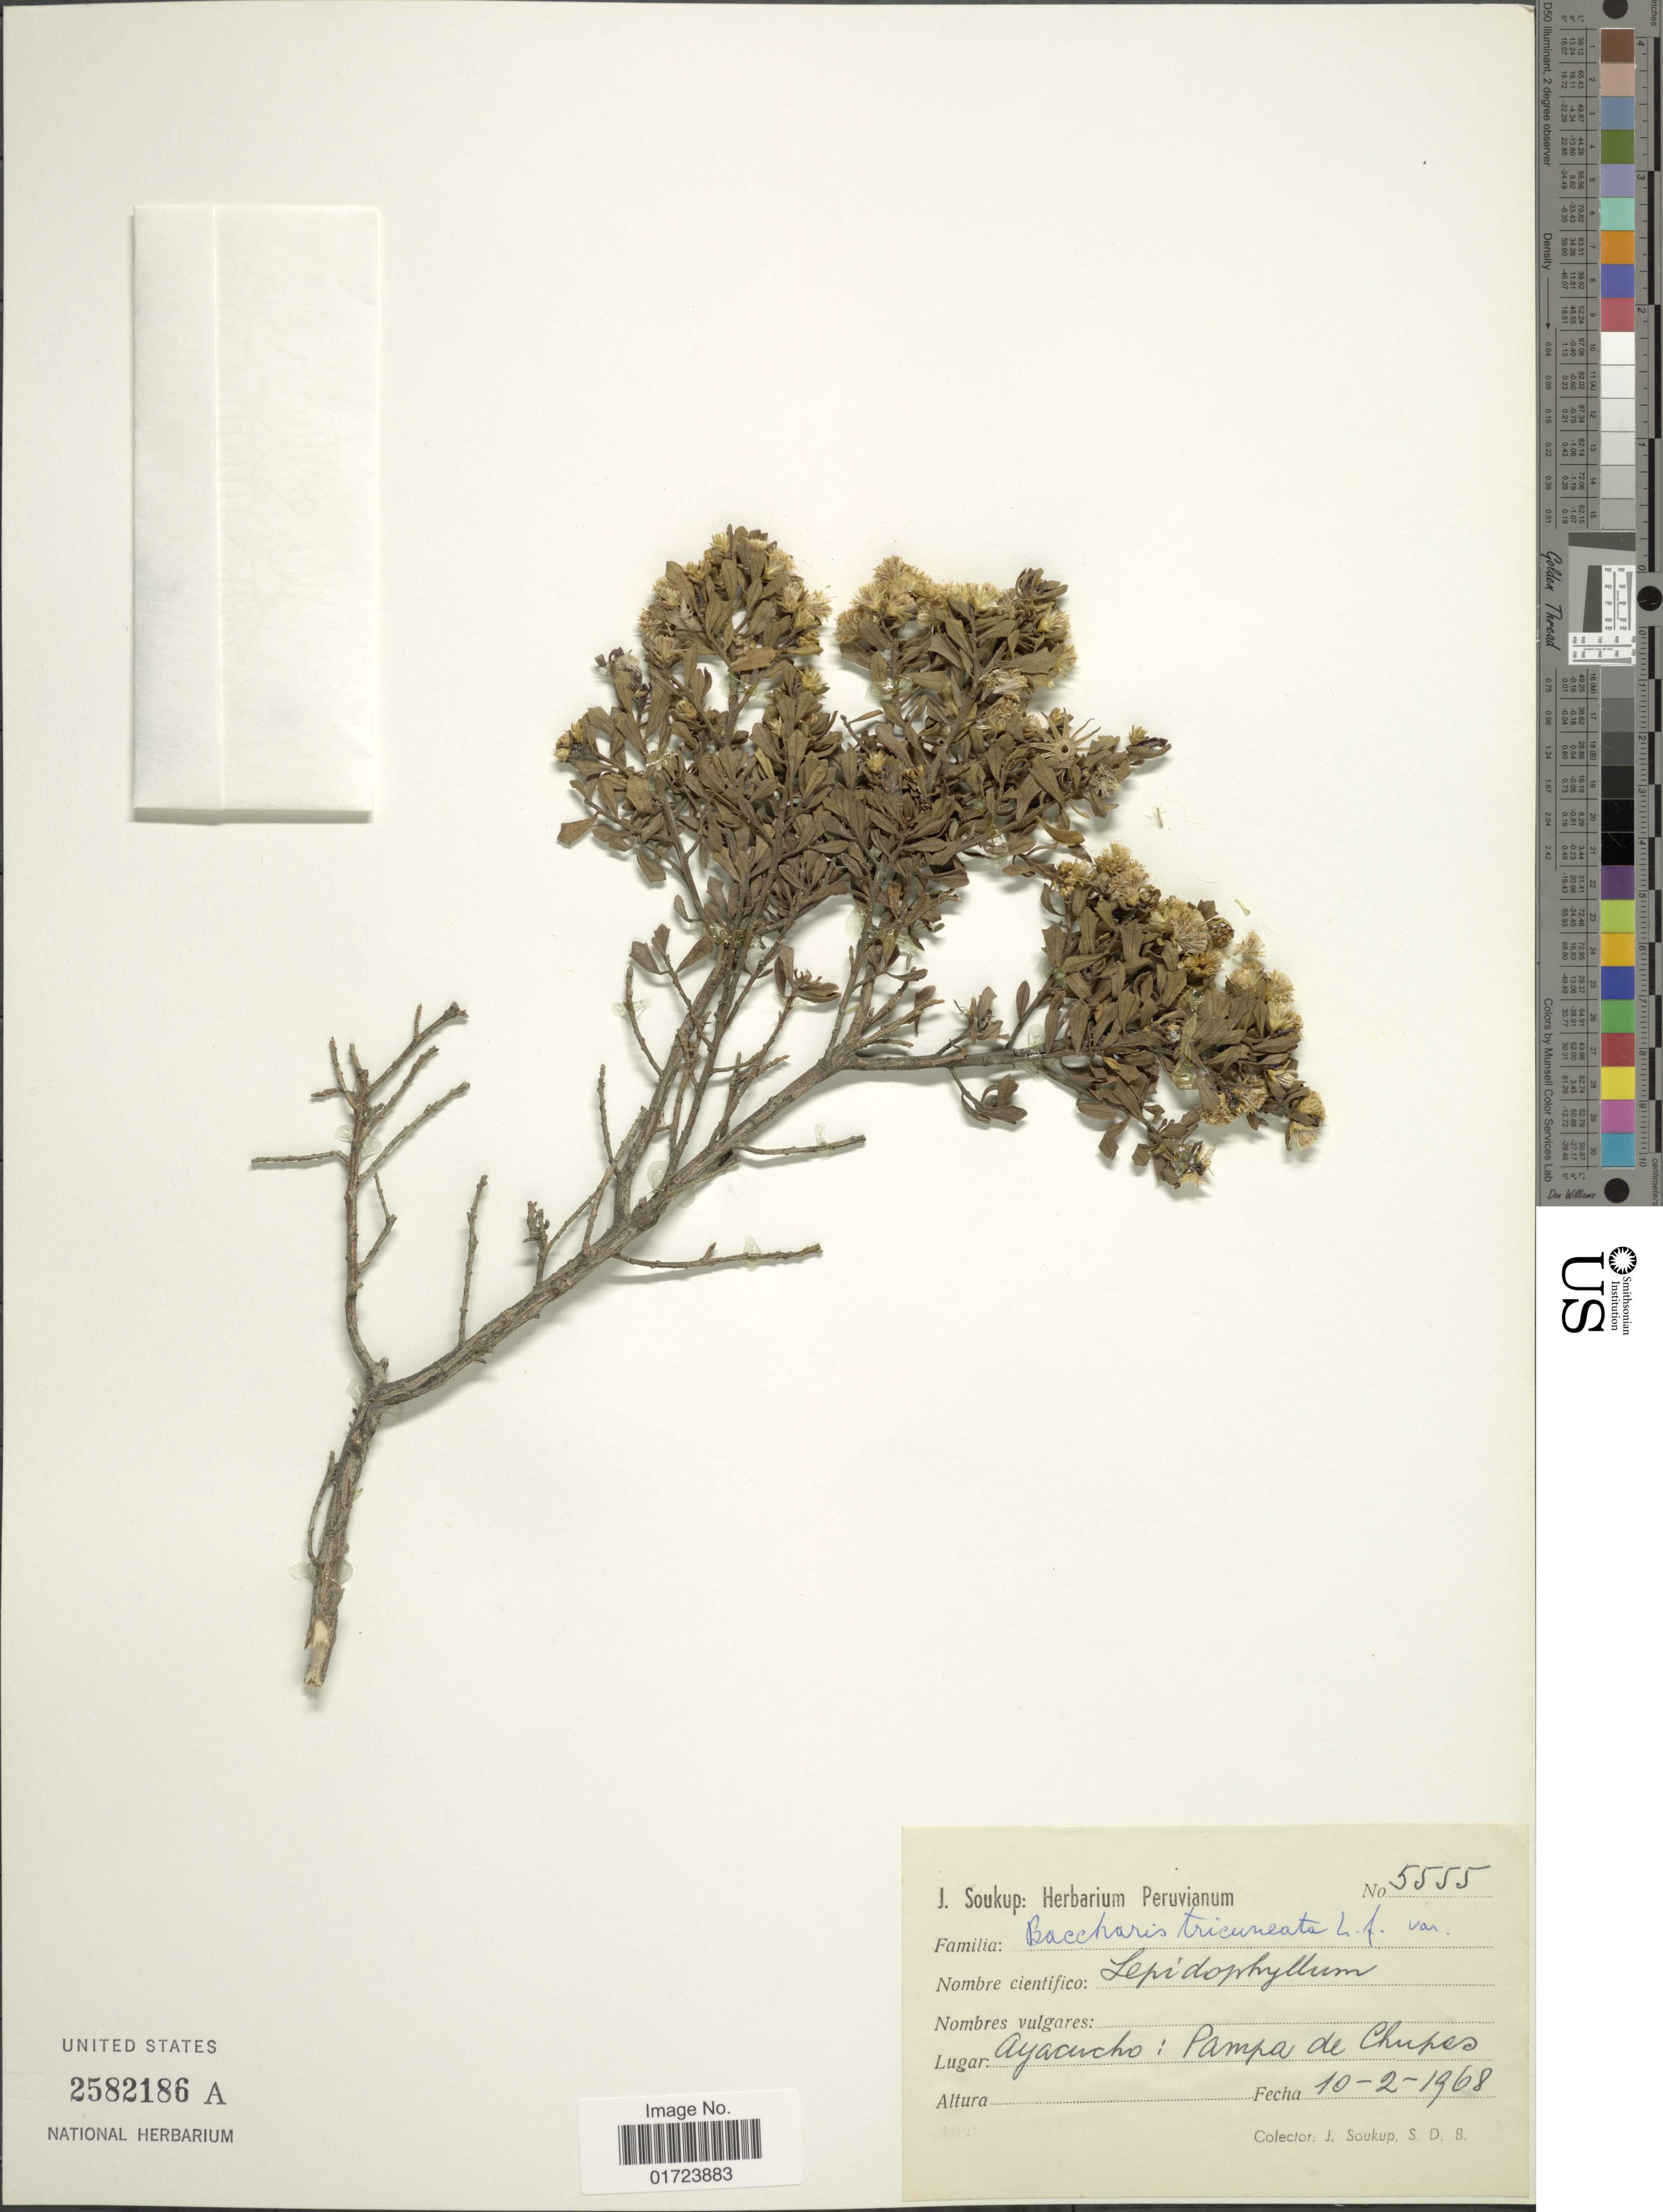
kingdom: Plantae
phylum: Tracheophyta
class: Magnoliopsida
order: Asterales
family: Asteraceae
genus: Baccharis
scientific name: Baccharis tricuneata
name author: (L. f.) Pers.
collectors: J. Soukup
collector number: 5555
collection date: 1968-02-10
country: Peru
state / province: Ayacucho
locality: Ayacucho, Pampa de Chupes.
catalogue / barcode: US 2582186A